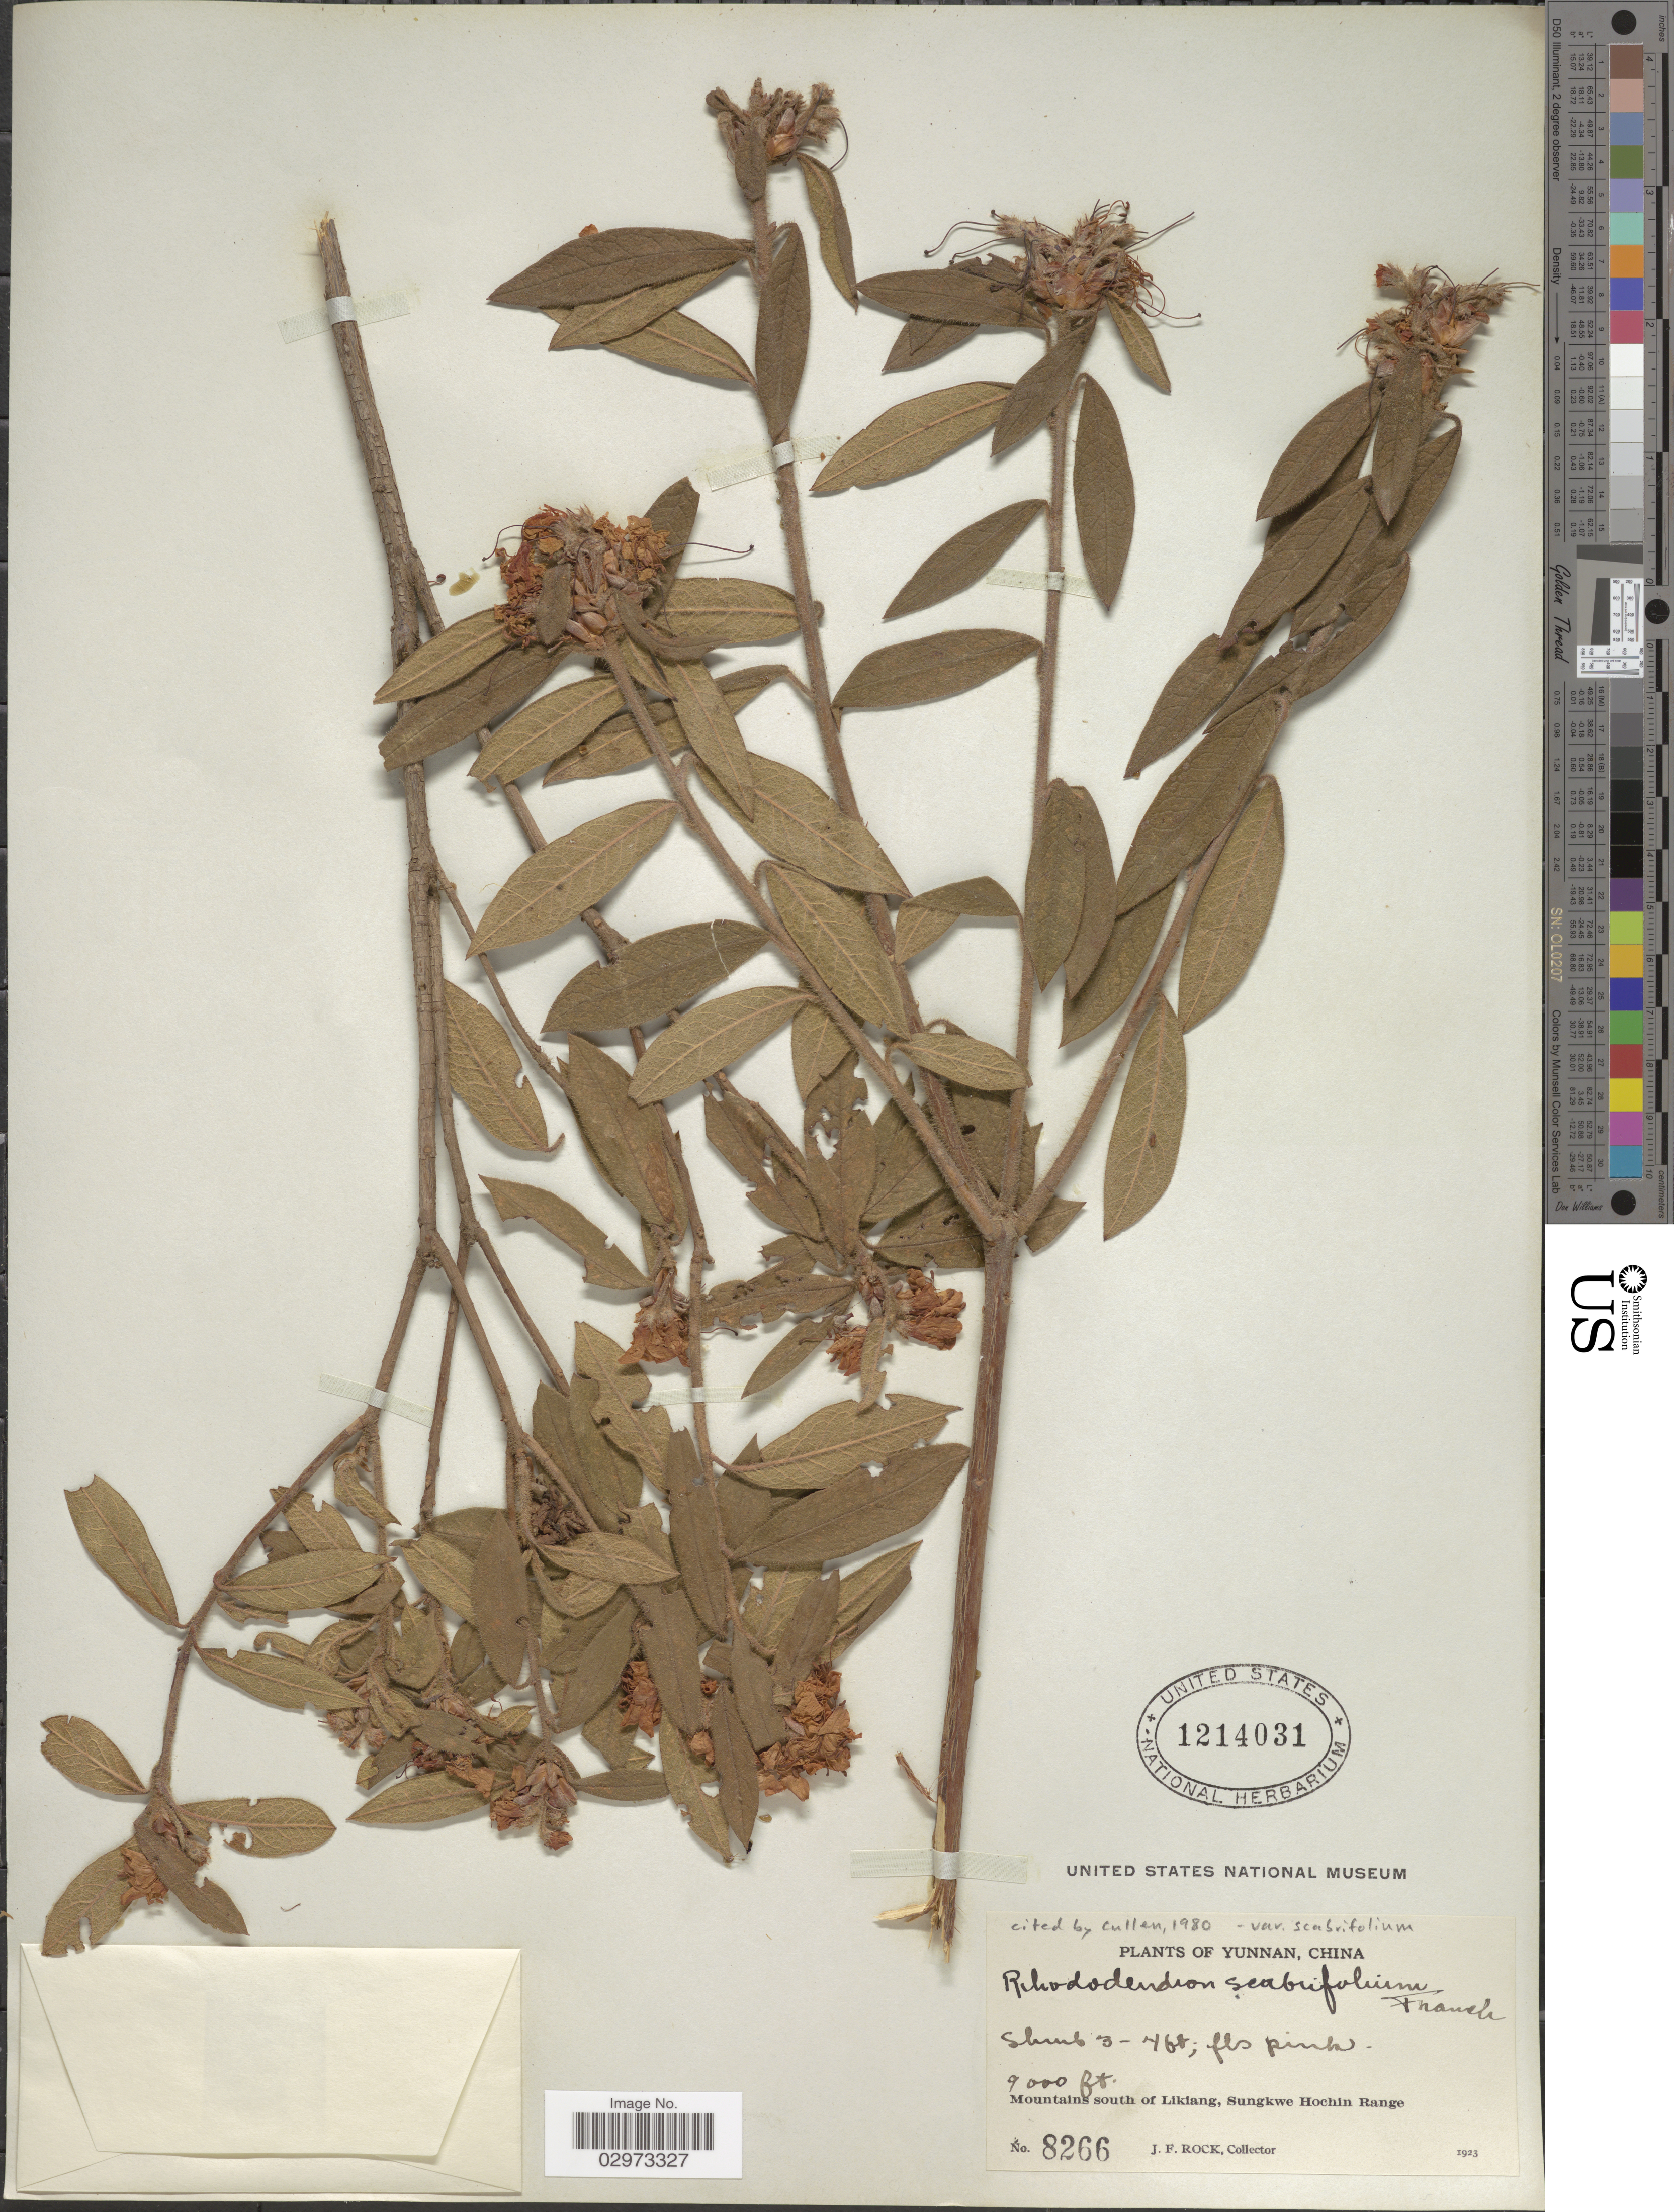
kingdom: Plantae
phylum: Tracheophyta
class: Magnoliopsida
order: Ericales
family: Ericaceae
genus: Rhododendron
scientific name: Rhododendron scabrifolium var. scabrifolium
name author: Franch.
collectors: J. Rock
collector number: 8266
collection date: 1923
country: China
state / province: Yunnan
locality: Mountains south of Likiang, Sungkwe Hochin Range.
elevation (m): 2743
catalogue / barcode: US 1214031